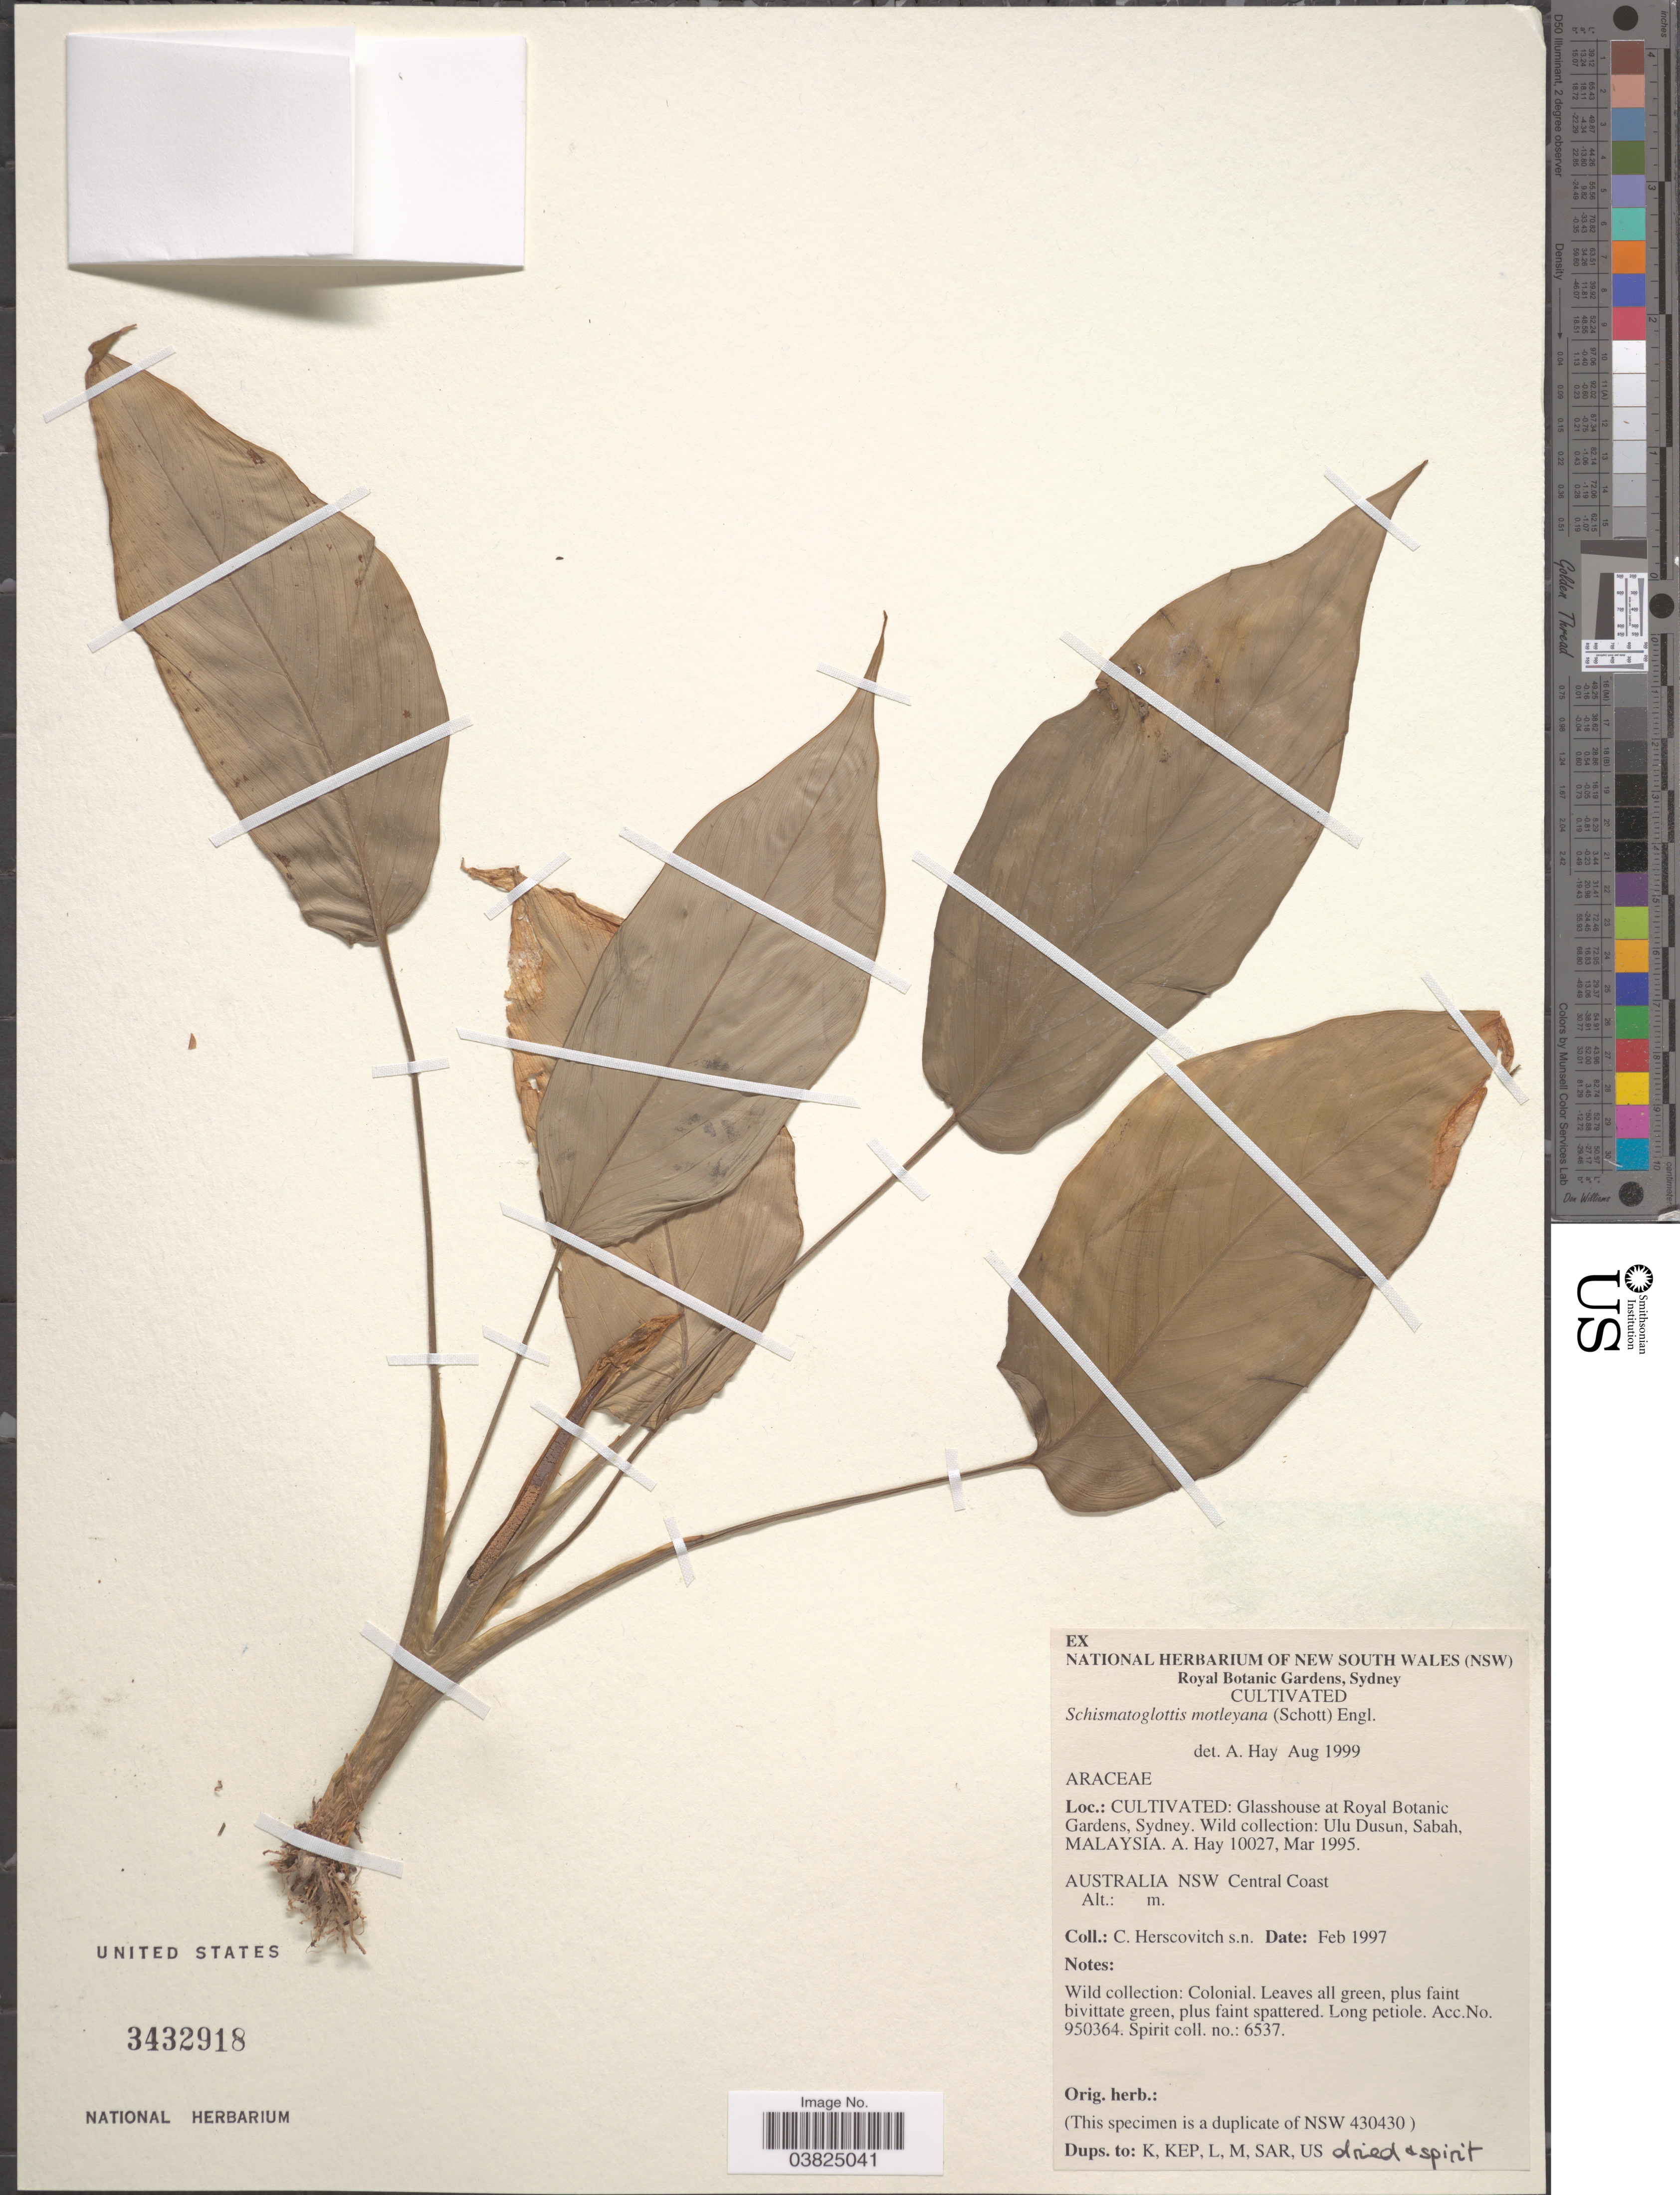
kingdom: Plantae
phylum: Tracheophyta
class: Liliopsida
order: Alismatales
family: Araceae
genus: Schismatoglottis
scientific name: Schismatoglottis motleyana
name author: (Schott) Engl.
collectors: C. Herscovitch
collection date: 1997-02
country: Australia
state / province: New South Wales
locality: Glasshouse at Royal Botanic Gardens, Sydney. Central Coast.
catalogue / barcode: US 3432918